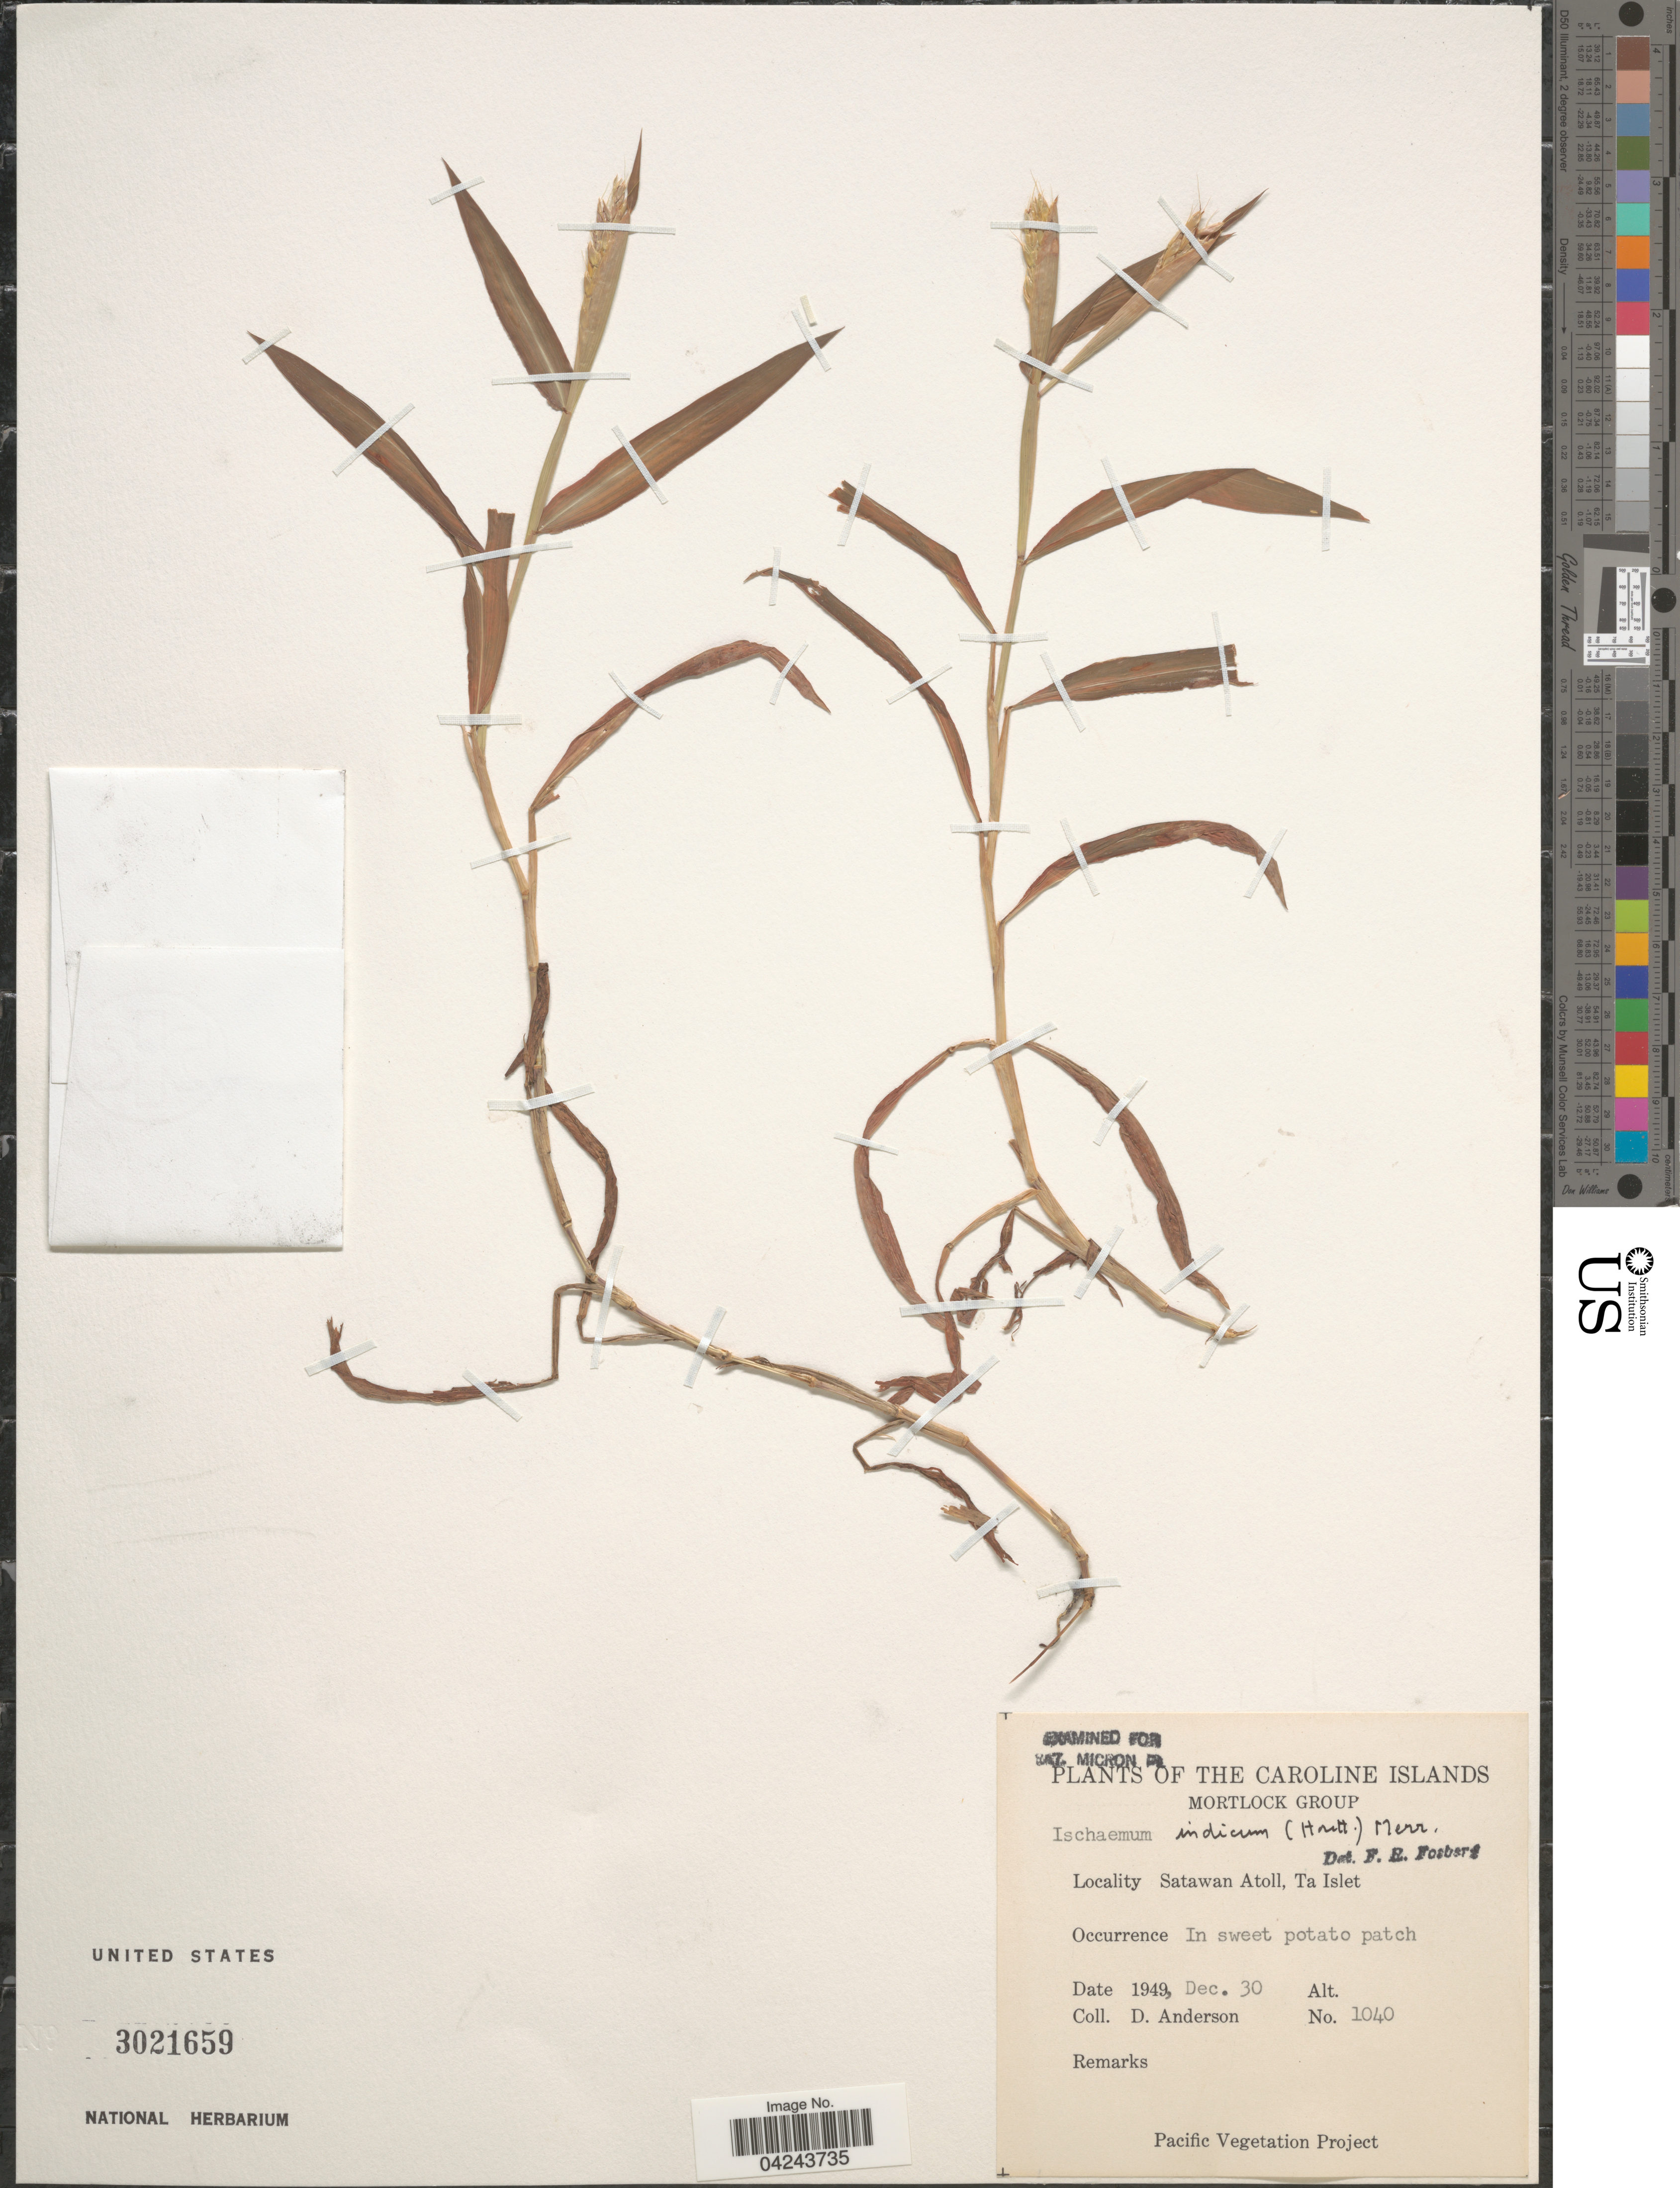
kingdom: Plantae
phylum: Tracheophyta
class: Liliopsida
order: Poales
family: Poaceae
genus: Ischaemum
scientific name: Ischaemum ciliare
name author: Retz.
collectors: D. Anderson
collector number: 1040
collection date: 1949-12-30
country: Micronesia, Federated States of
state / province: Truk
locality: Caroline Islands. Mortlock Group. Satawan Atoll, Ta Islet.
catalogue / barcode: US 3021659